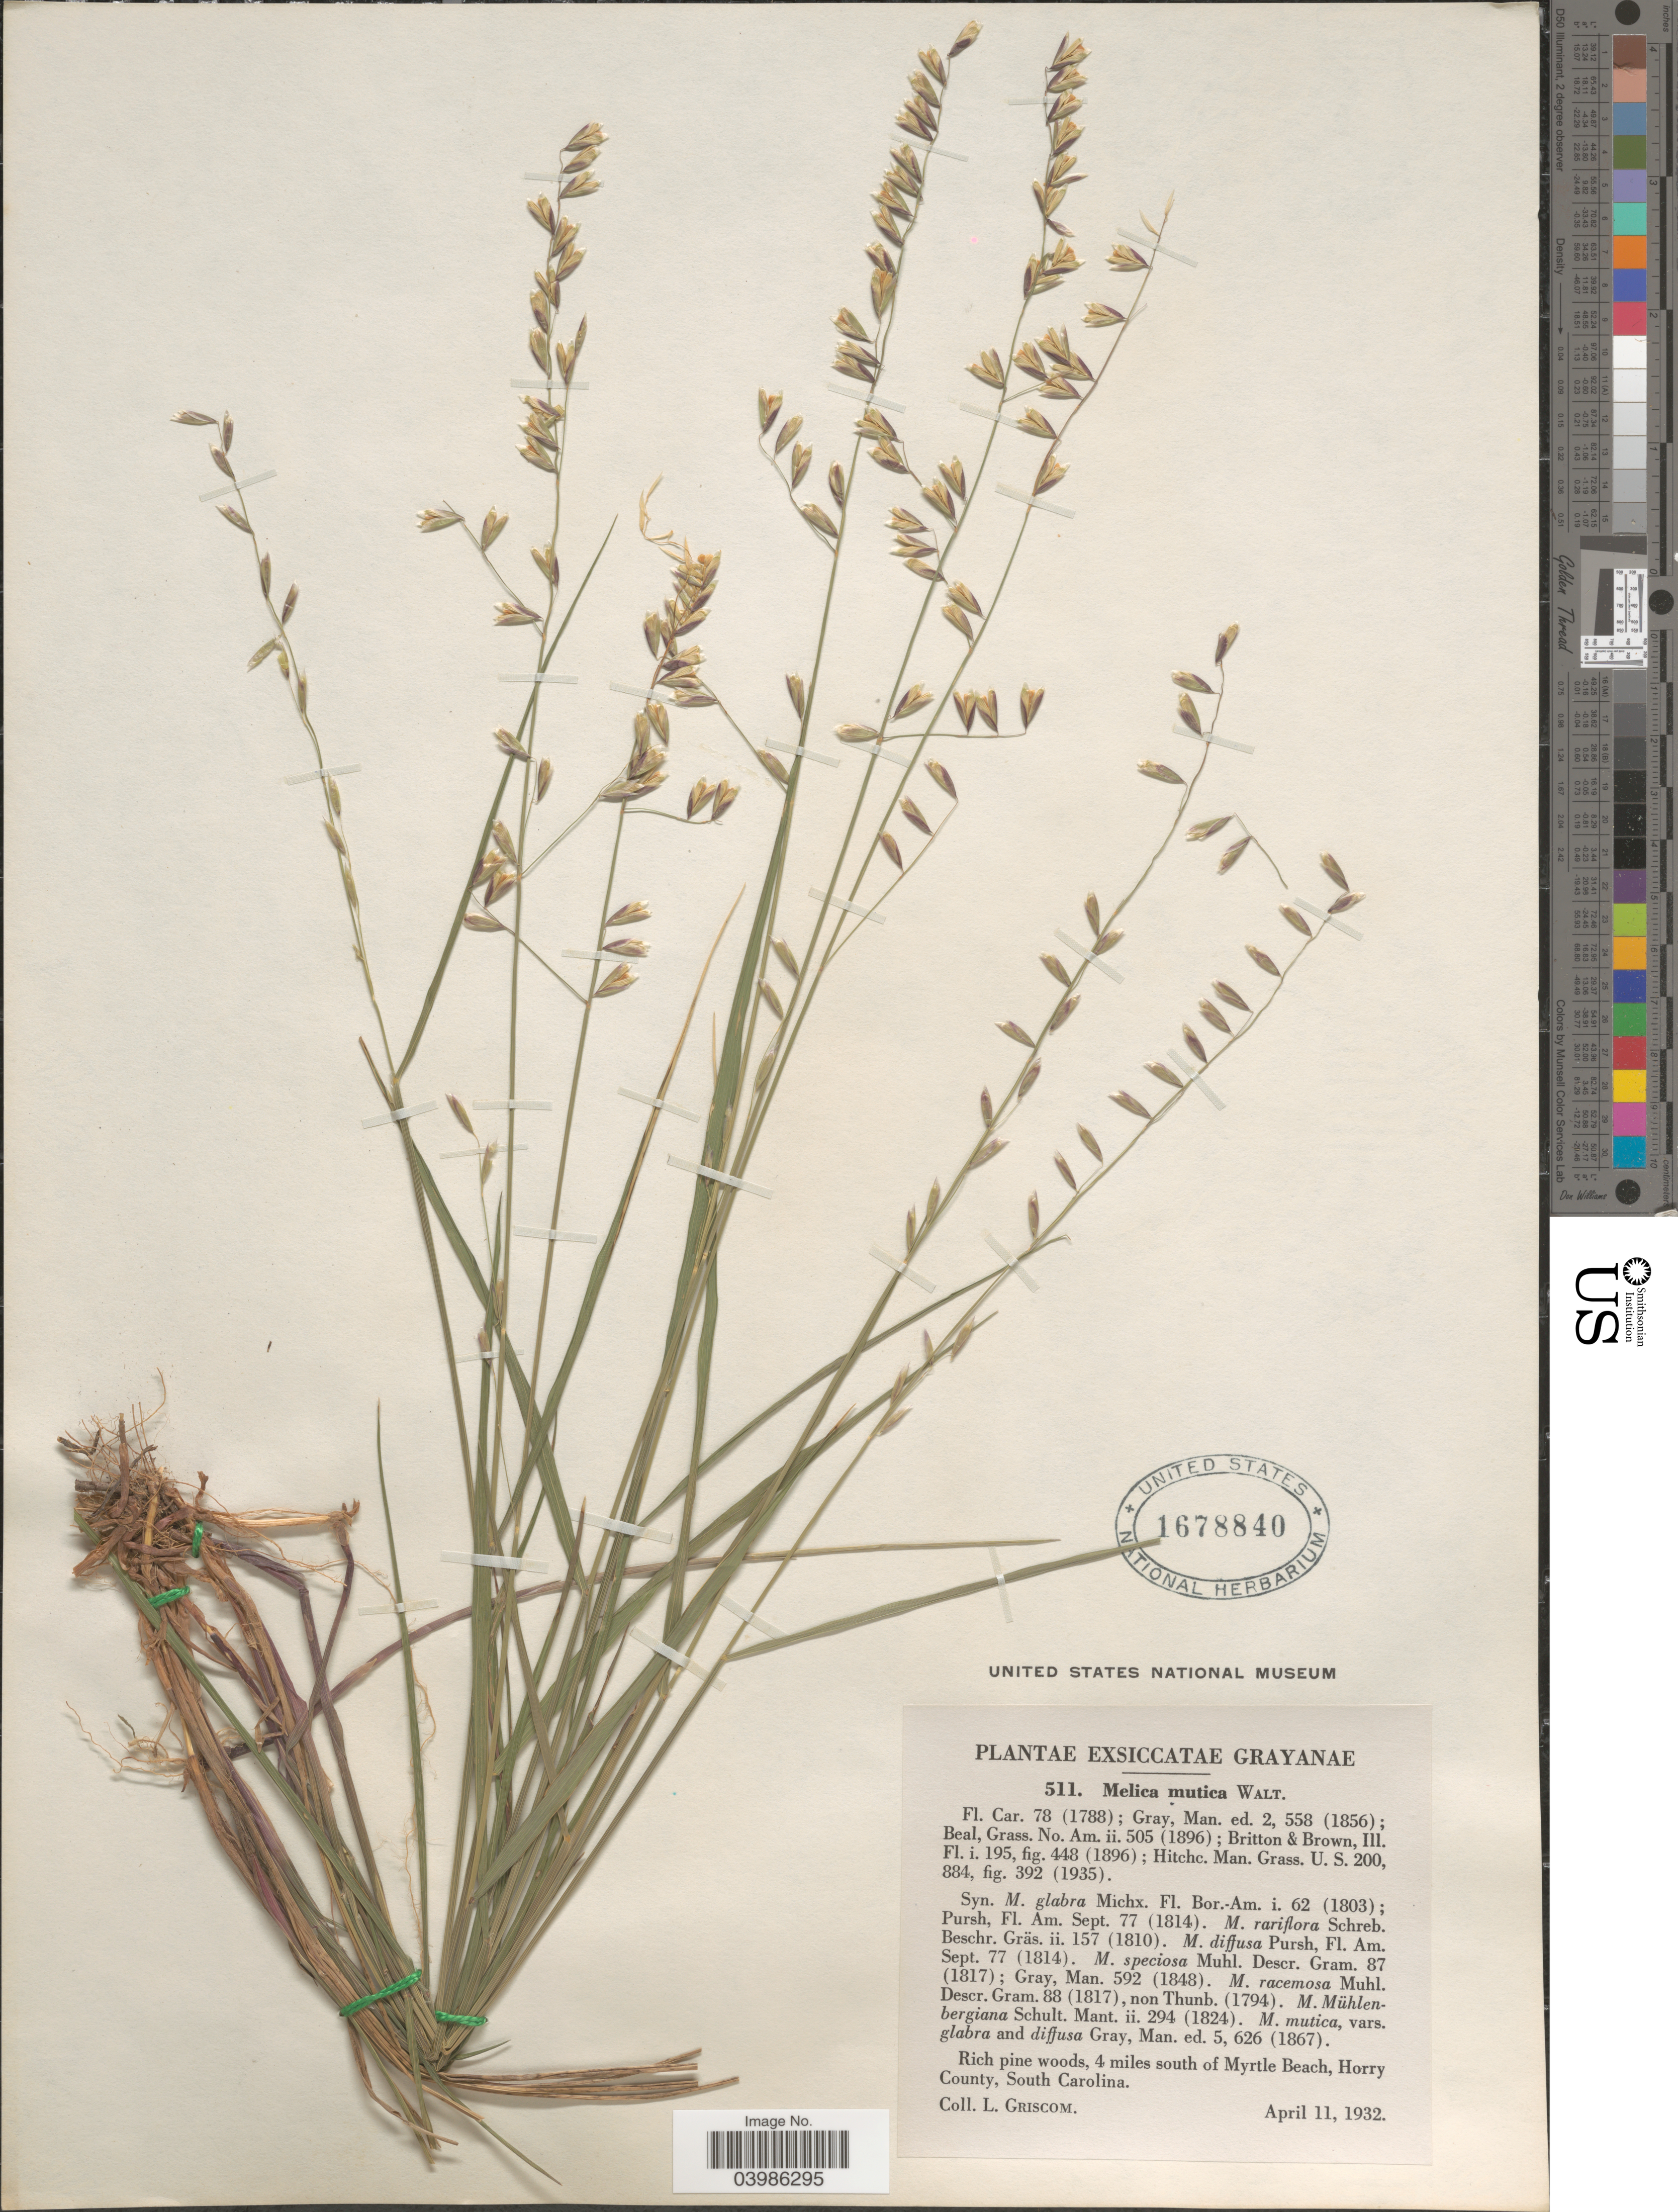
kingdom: Plantae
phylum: Tracheophyta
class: Liliopsida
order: Poales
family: Poaceae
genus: Melica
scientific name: Melica mutica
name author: Walter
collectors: L. Griscom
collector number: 511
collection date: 1932-04-11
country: United States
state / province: South Carolina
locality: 4 miles south of Myrtle Beach, Horry County.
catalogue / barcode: US 1678840